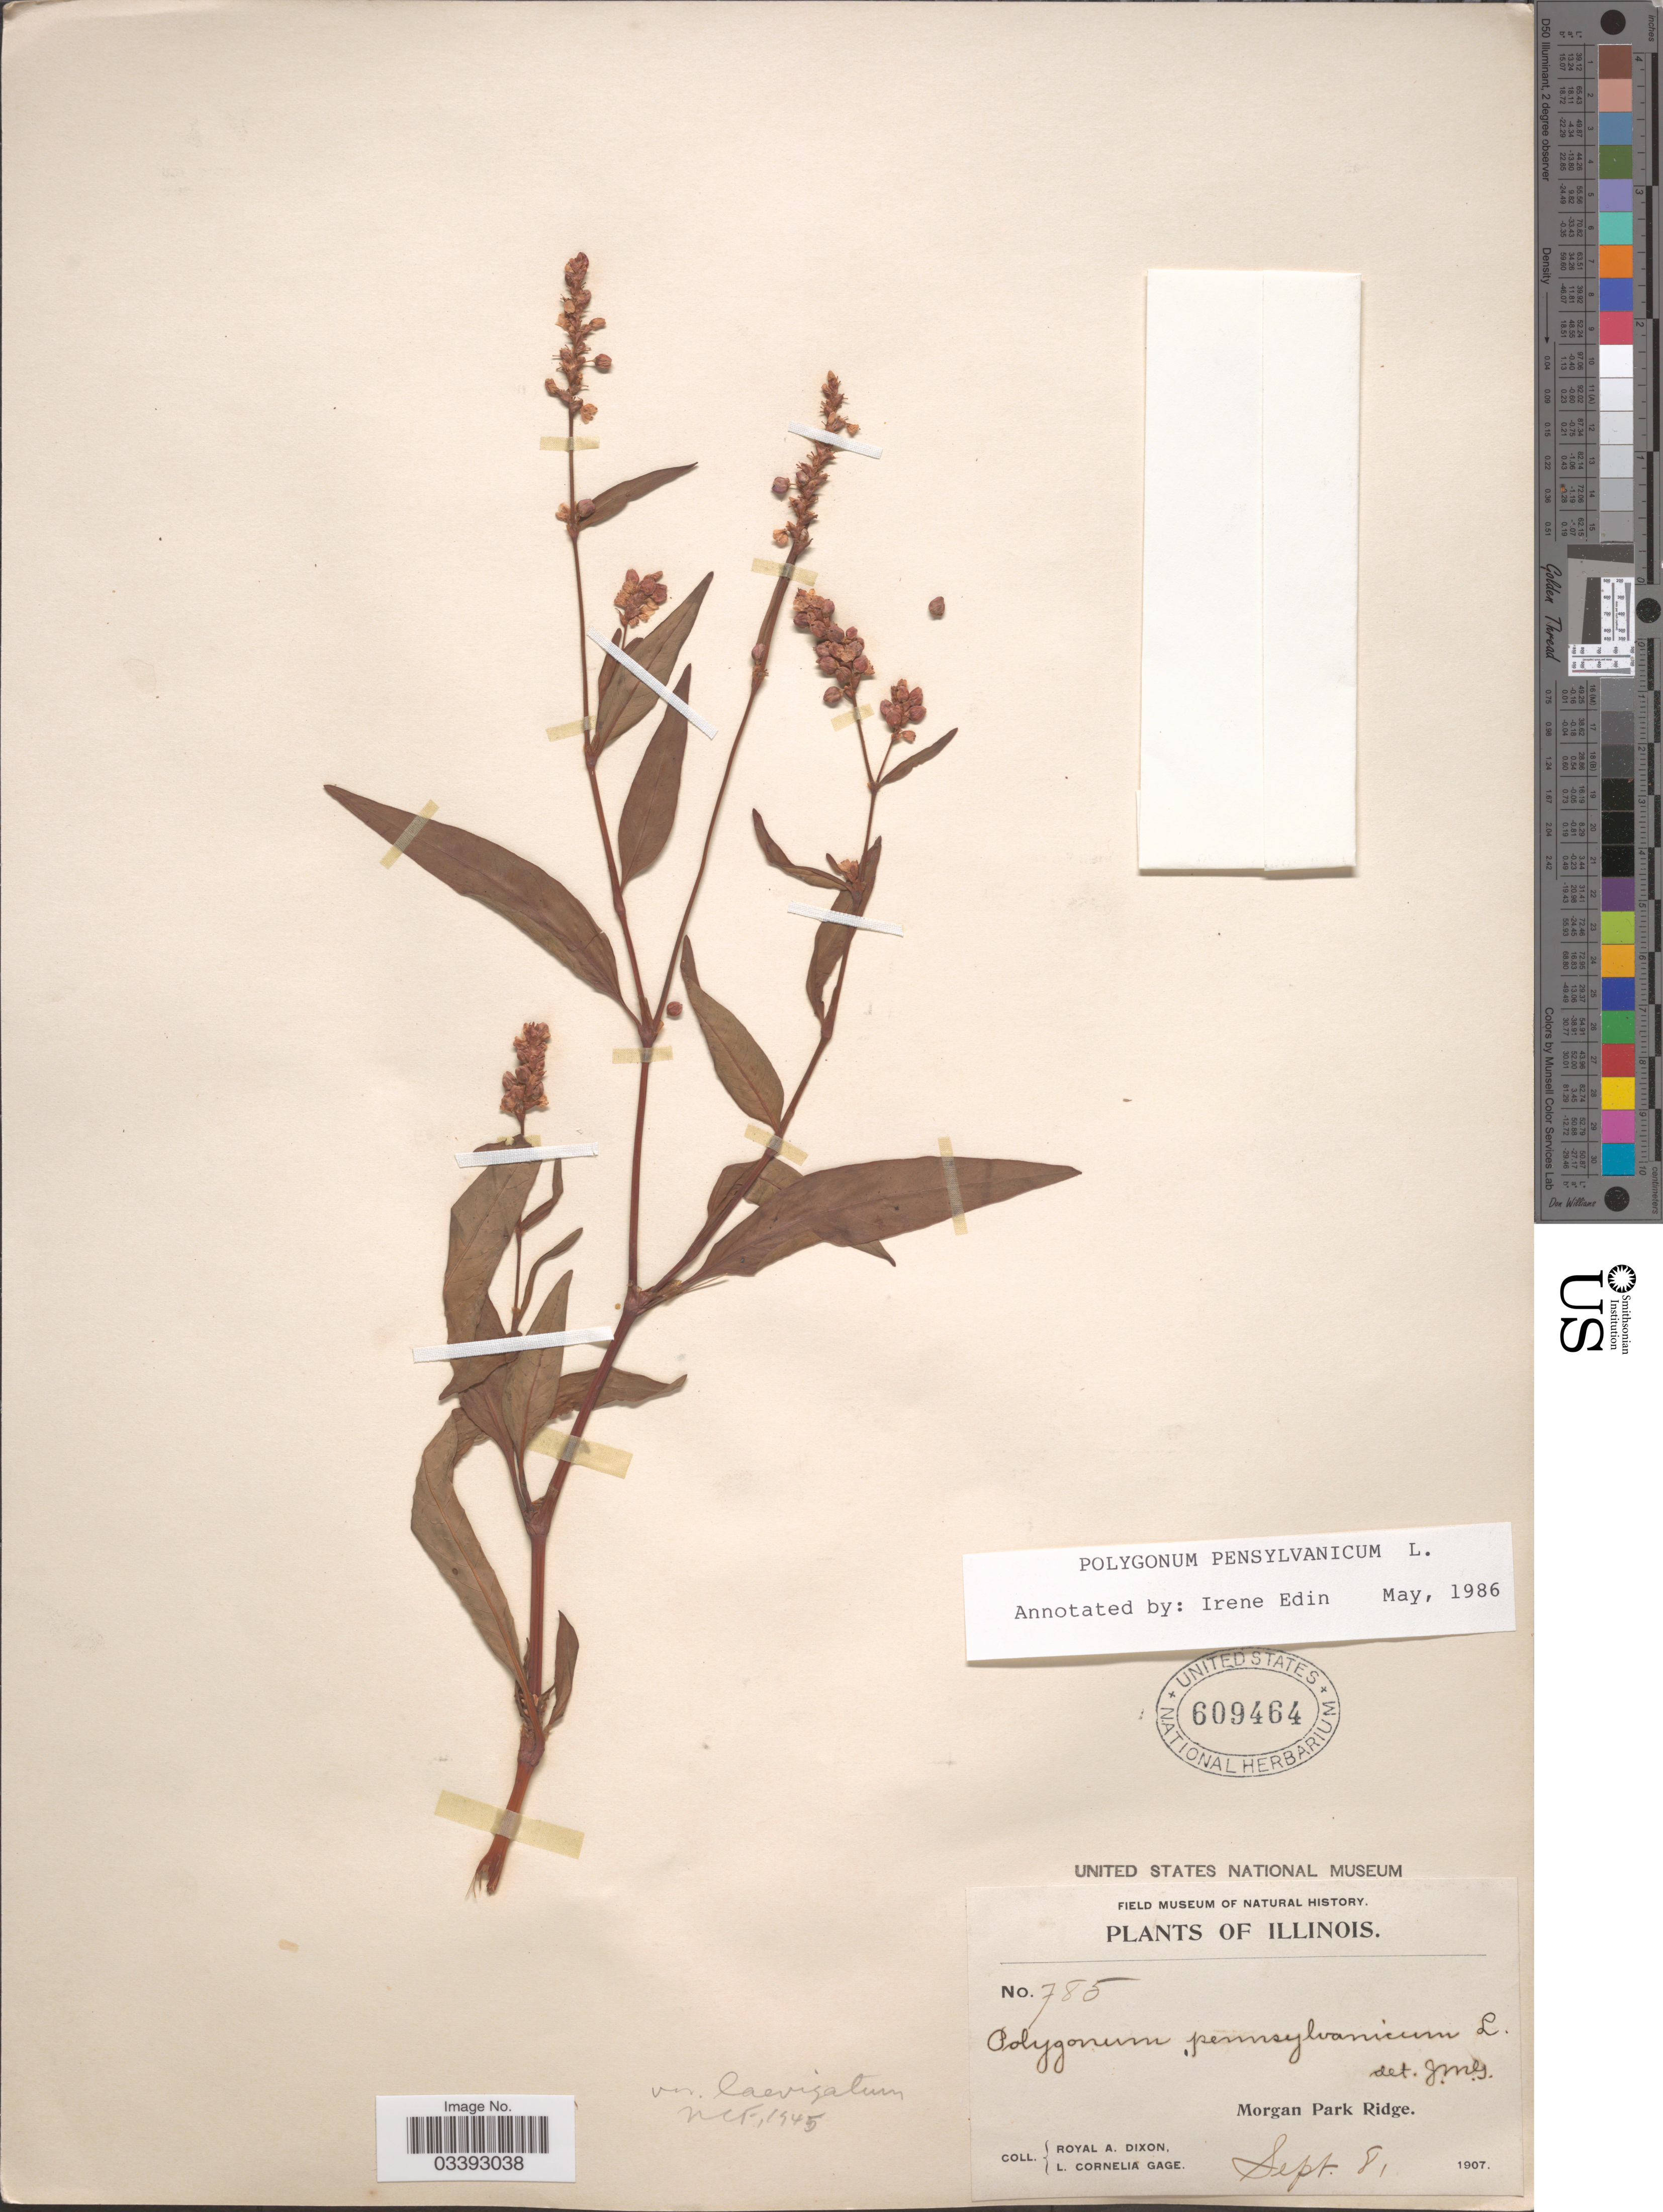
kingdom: Plantae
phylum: Tracheophyta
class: Magnoliopsida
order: Caryophyllales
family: Polygonaceae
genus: Persicaria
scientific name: Persicaria pensylvanica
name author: (L.) M. Gómez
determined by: Atha, D. E.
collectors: R. A. Dixon & L. Gage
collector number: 785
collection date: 1907-09-08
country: United States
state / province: Illinois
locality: Morgan Park Ridge.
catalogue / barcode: US 609464